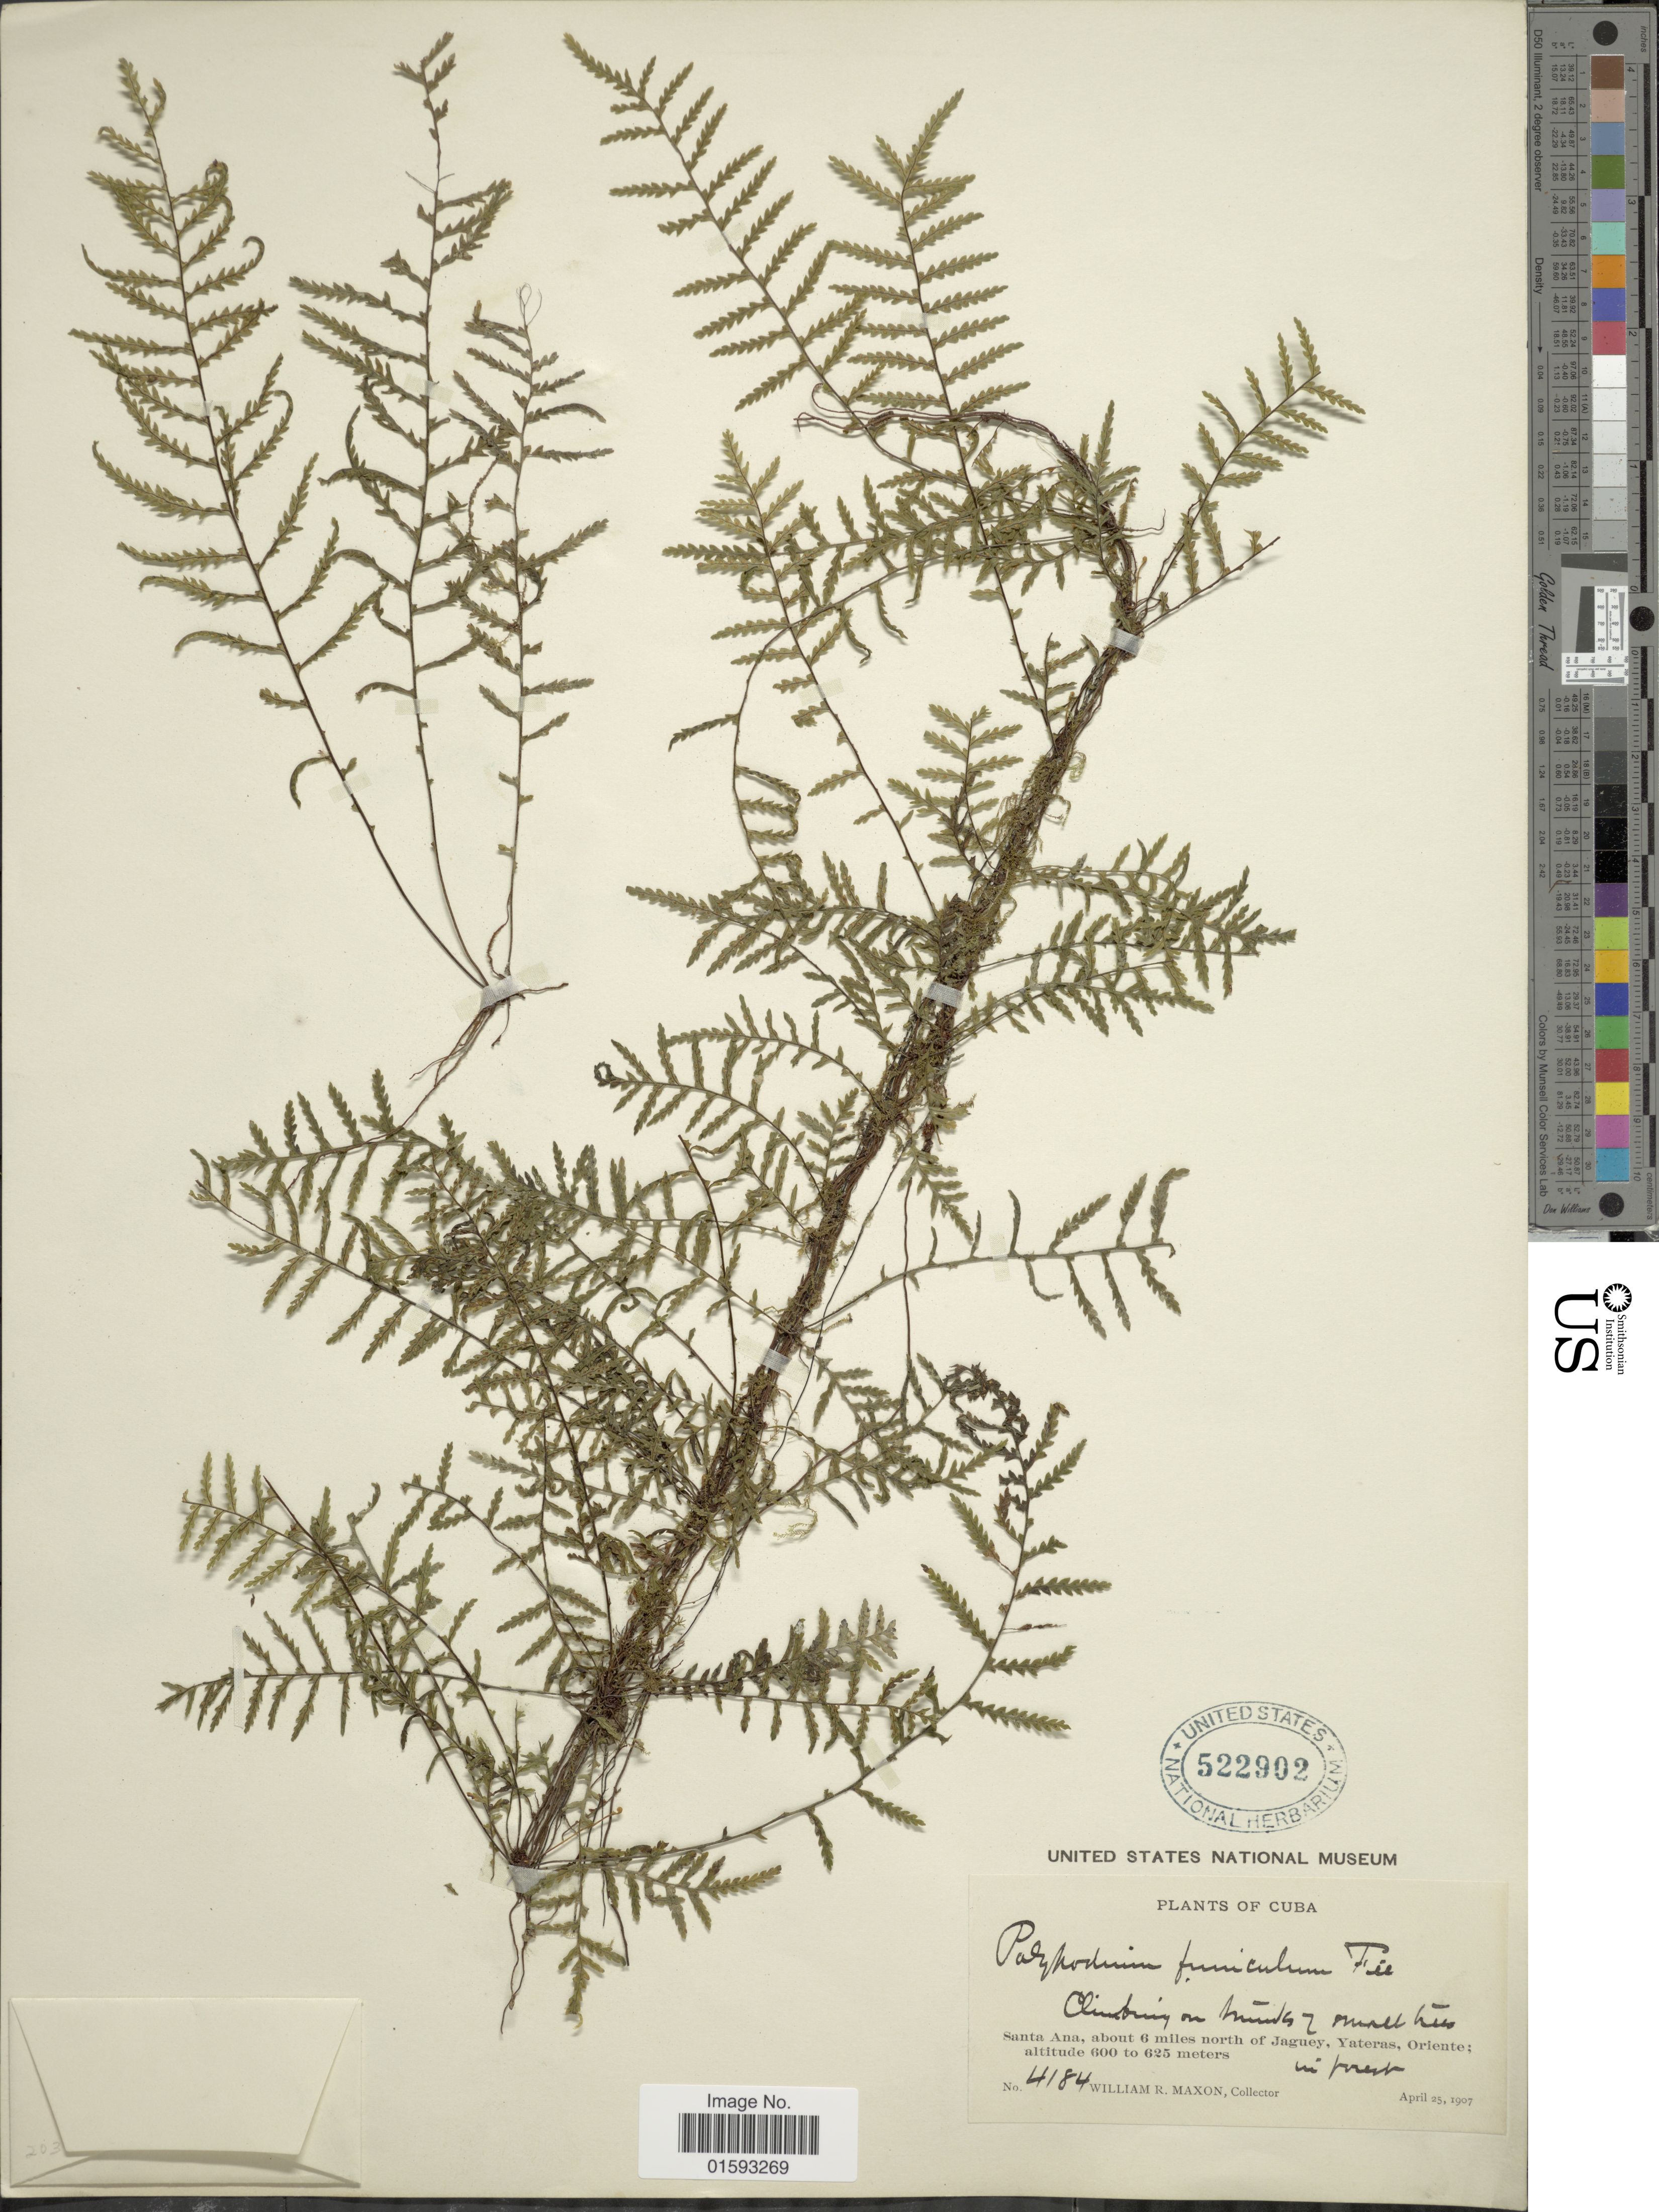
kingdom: Plantae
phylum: Tracheophyta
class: Polypodiopsida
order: Polypodiales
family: Polypodiaceae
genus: Pecluma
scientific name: Pecluma funicula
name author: (Fée) M.G. Price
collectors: W. R. Maxon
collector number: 4184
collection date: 1907-04-25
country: Cuba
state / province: Oriente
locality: Santa Ana, about 6 miles north of Jaguey, Yateras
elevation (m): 600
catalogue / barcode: US 522902